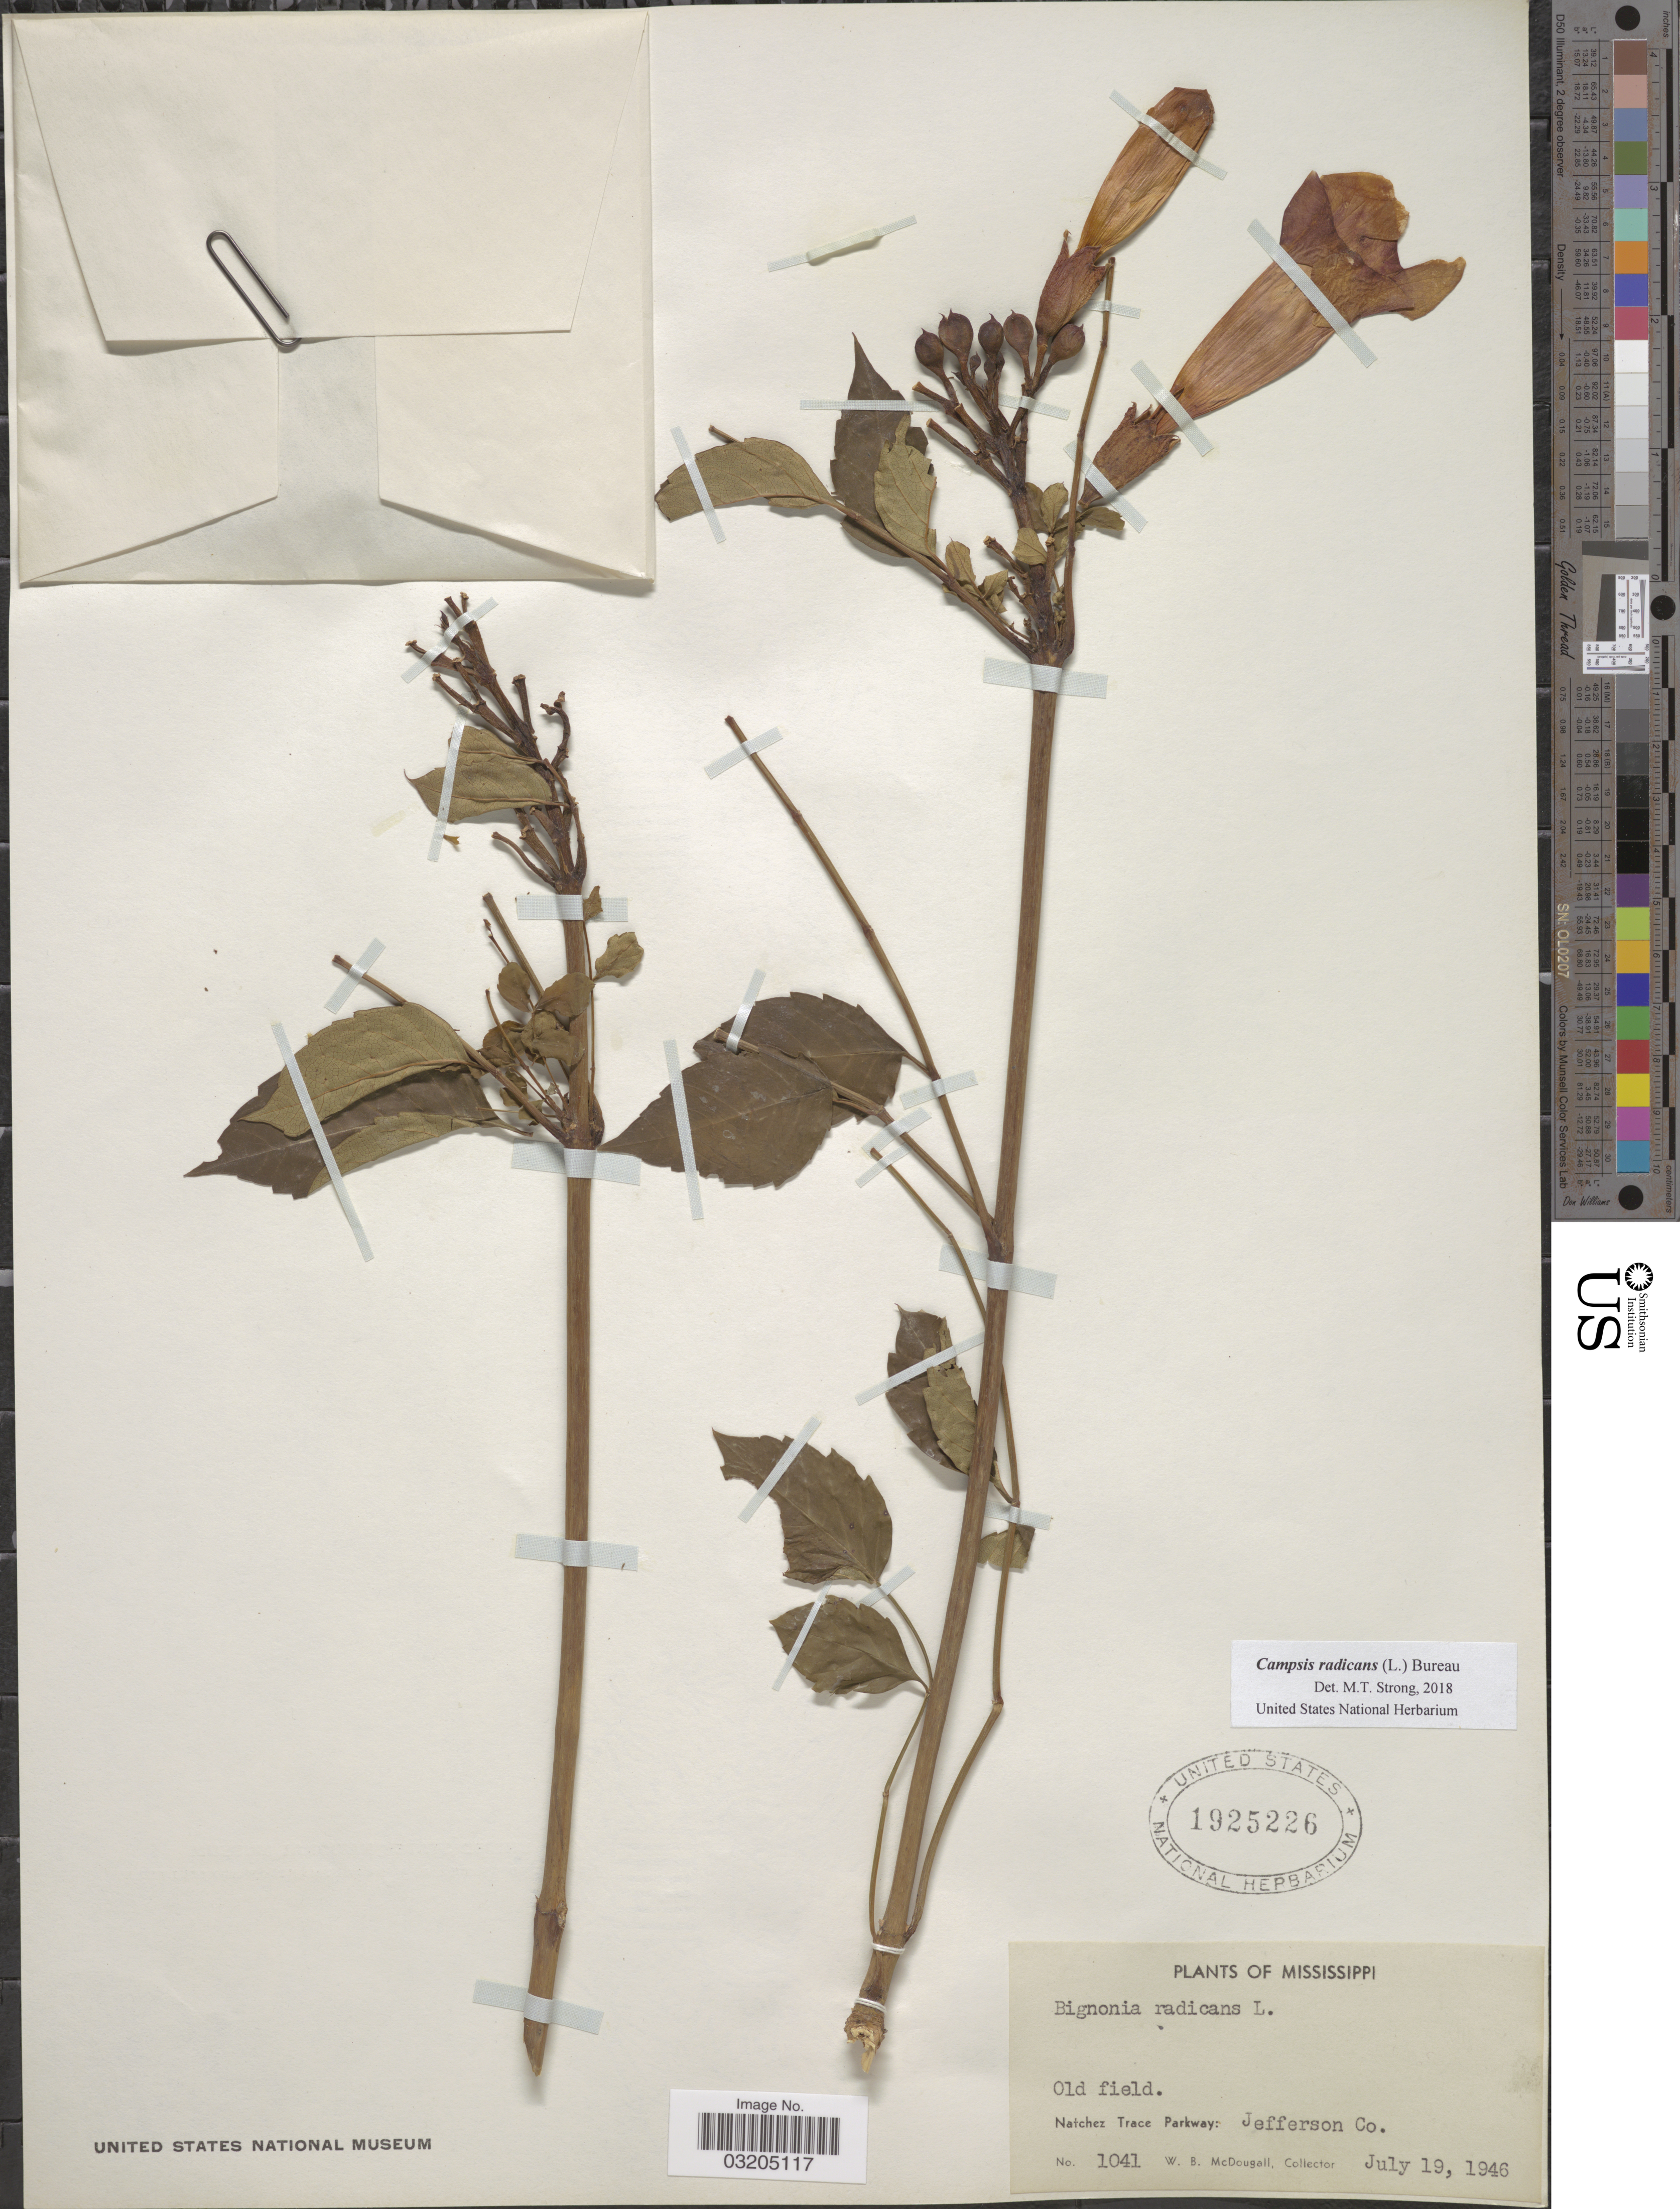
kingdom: Plantae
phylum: Tracheophyta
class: Magnoliopsida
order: Lamiales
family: Bignoniaceae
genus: Campsis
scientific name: Campsis radicans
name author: (L.) Seem.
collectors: W. B. McDougall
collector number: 1041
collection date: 1946-07-19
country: United States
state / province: Mississippi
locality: Natchez Trace Parkway: Jefferson Co.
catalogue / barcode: US 1925226